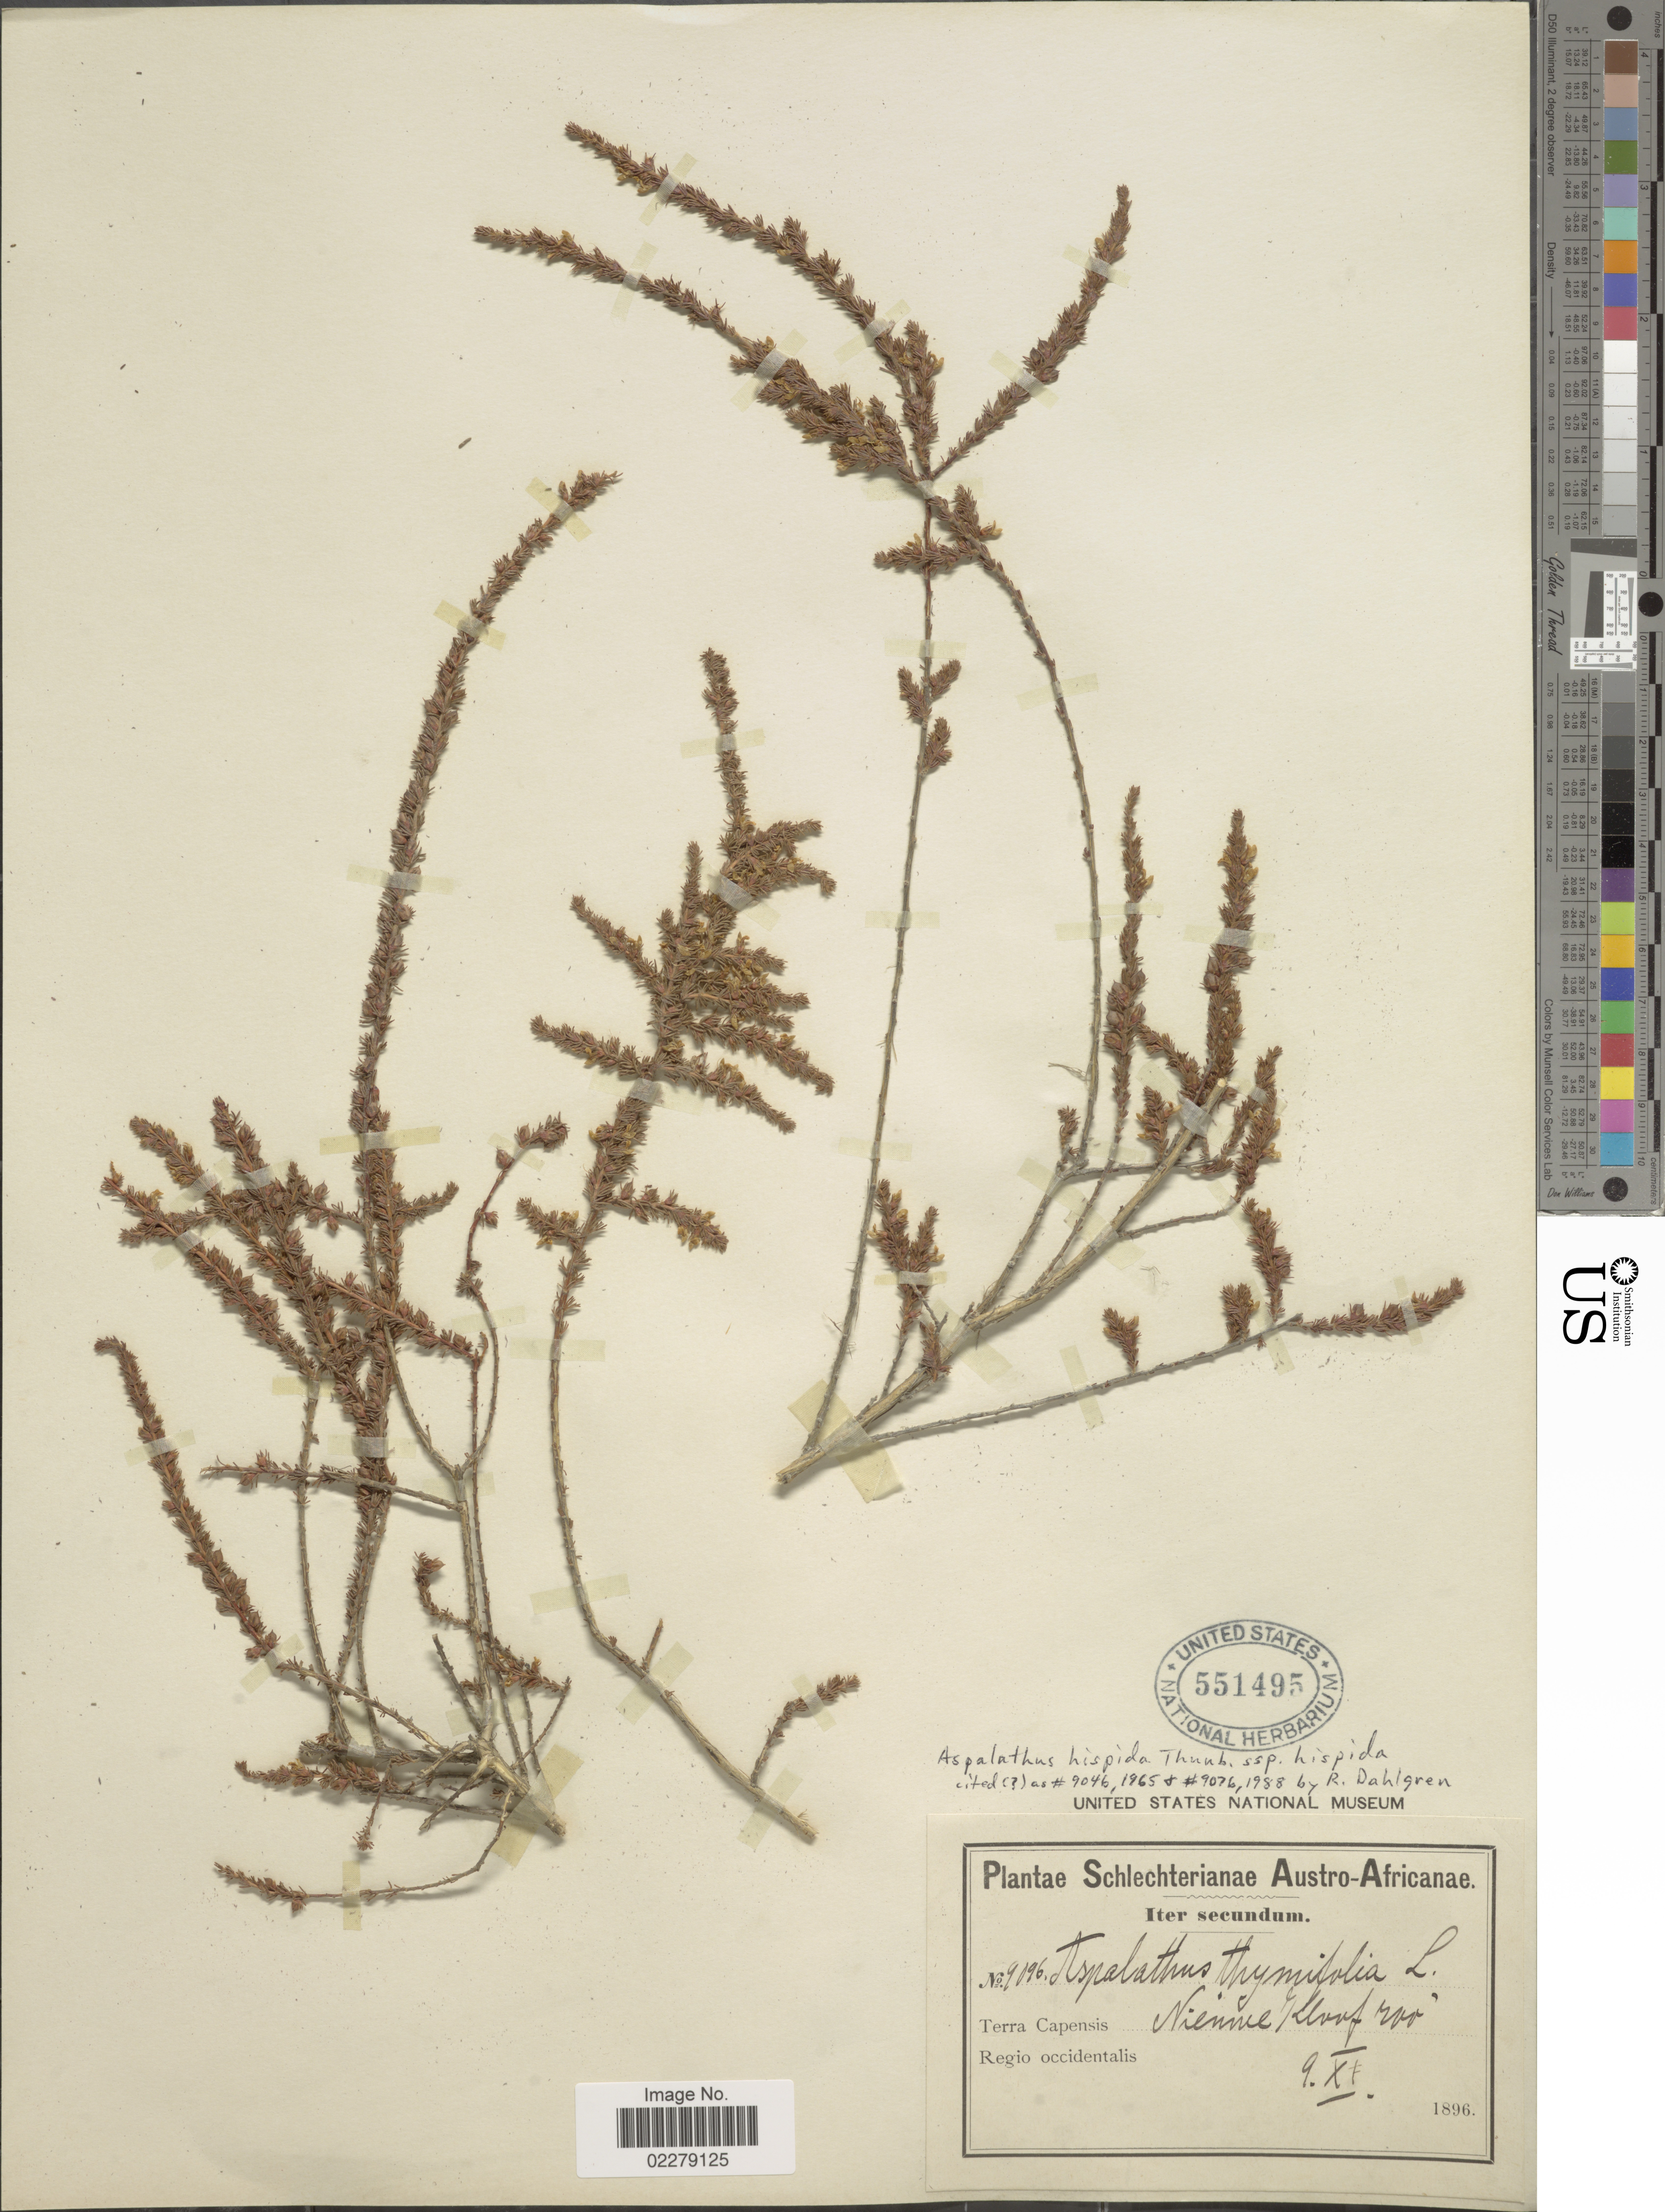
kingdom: Plantae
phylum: Tracheophyta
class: Magnoliopsida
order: Fabales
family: Fabaceae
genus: Aspalathus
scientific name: Aspalathus hispida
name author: Thunb.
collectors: Schlechter, --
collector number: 9096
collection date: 1896-11-09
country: South Africa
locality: Austro- Africanae. Terra Capensis, Nieuwe Kloof. Regio occidentalis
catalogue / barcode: US 551495